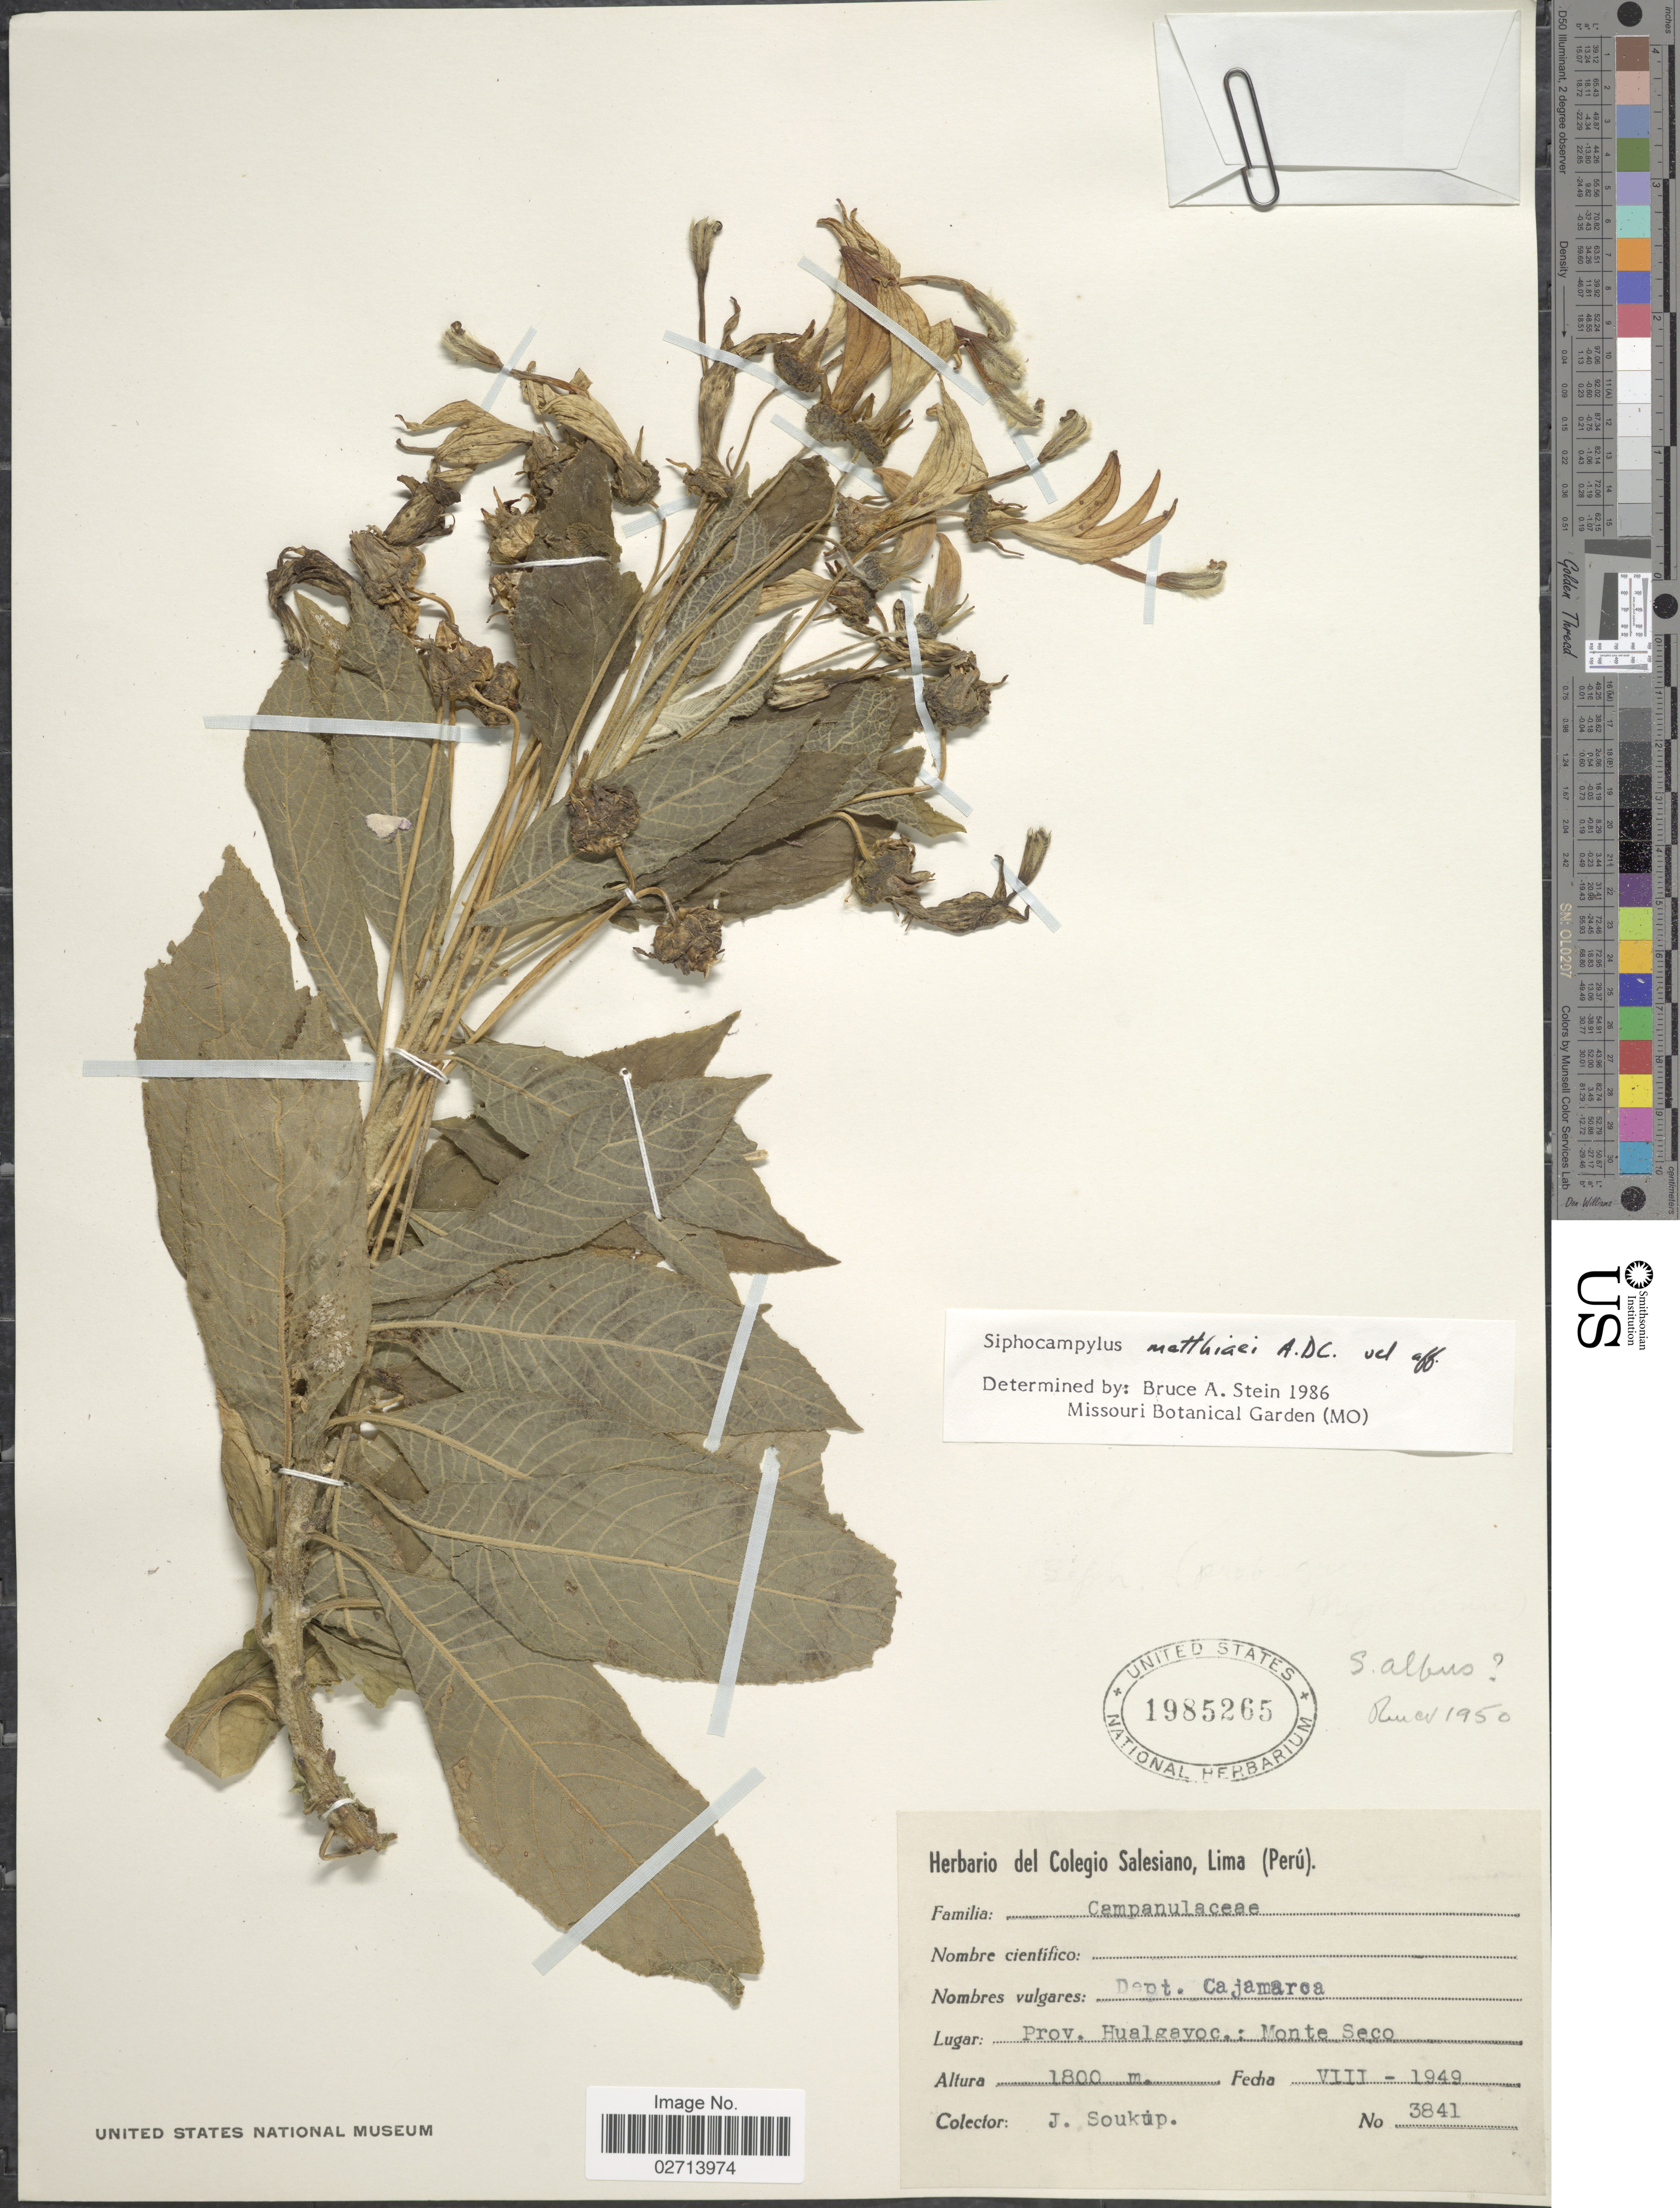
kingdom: Plantae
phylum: Tracheophyta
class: Magnoliopsida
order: Asterales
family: Campanulaceae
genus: Siphocampylus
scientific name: Siphocampylus matthiaei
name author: A. DC.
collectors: J. J. Soukup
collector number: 3841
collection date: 1949-08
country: Peru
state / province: Cajamarca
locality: Prov. Hualgayoc.: Monte Seco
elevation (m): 1800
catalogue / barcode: US 1985265